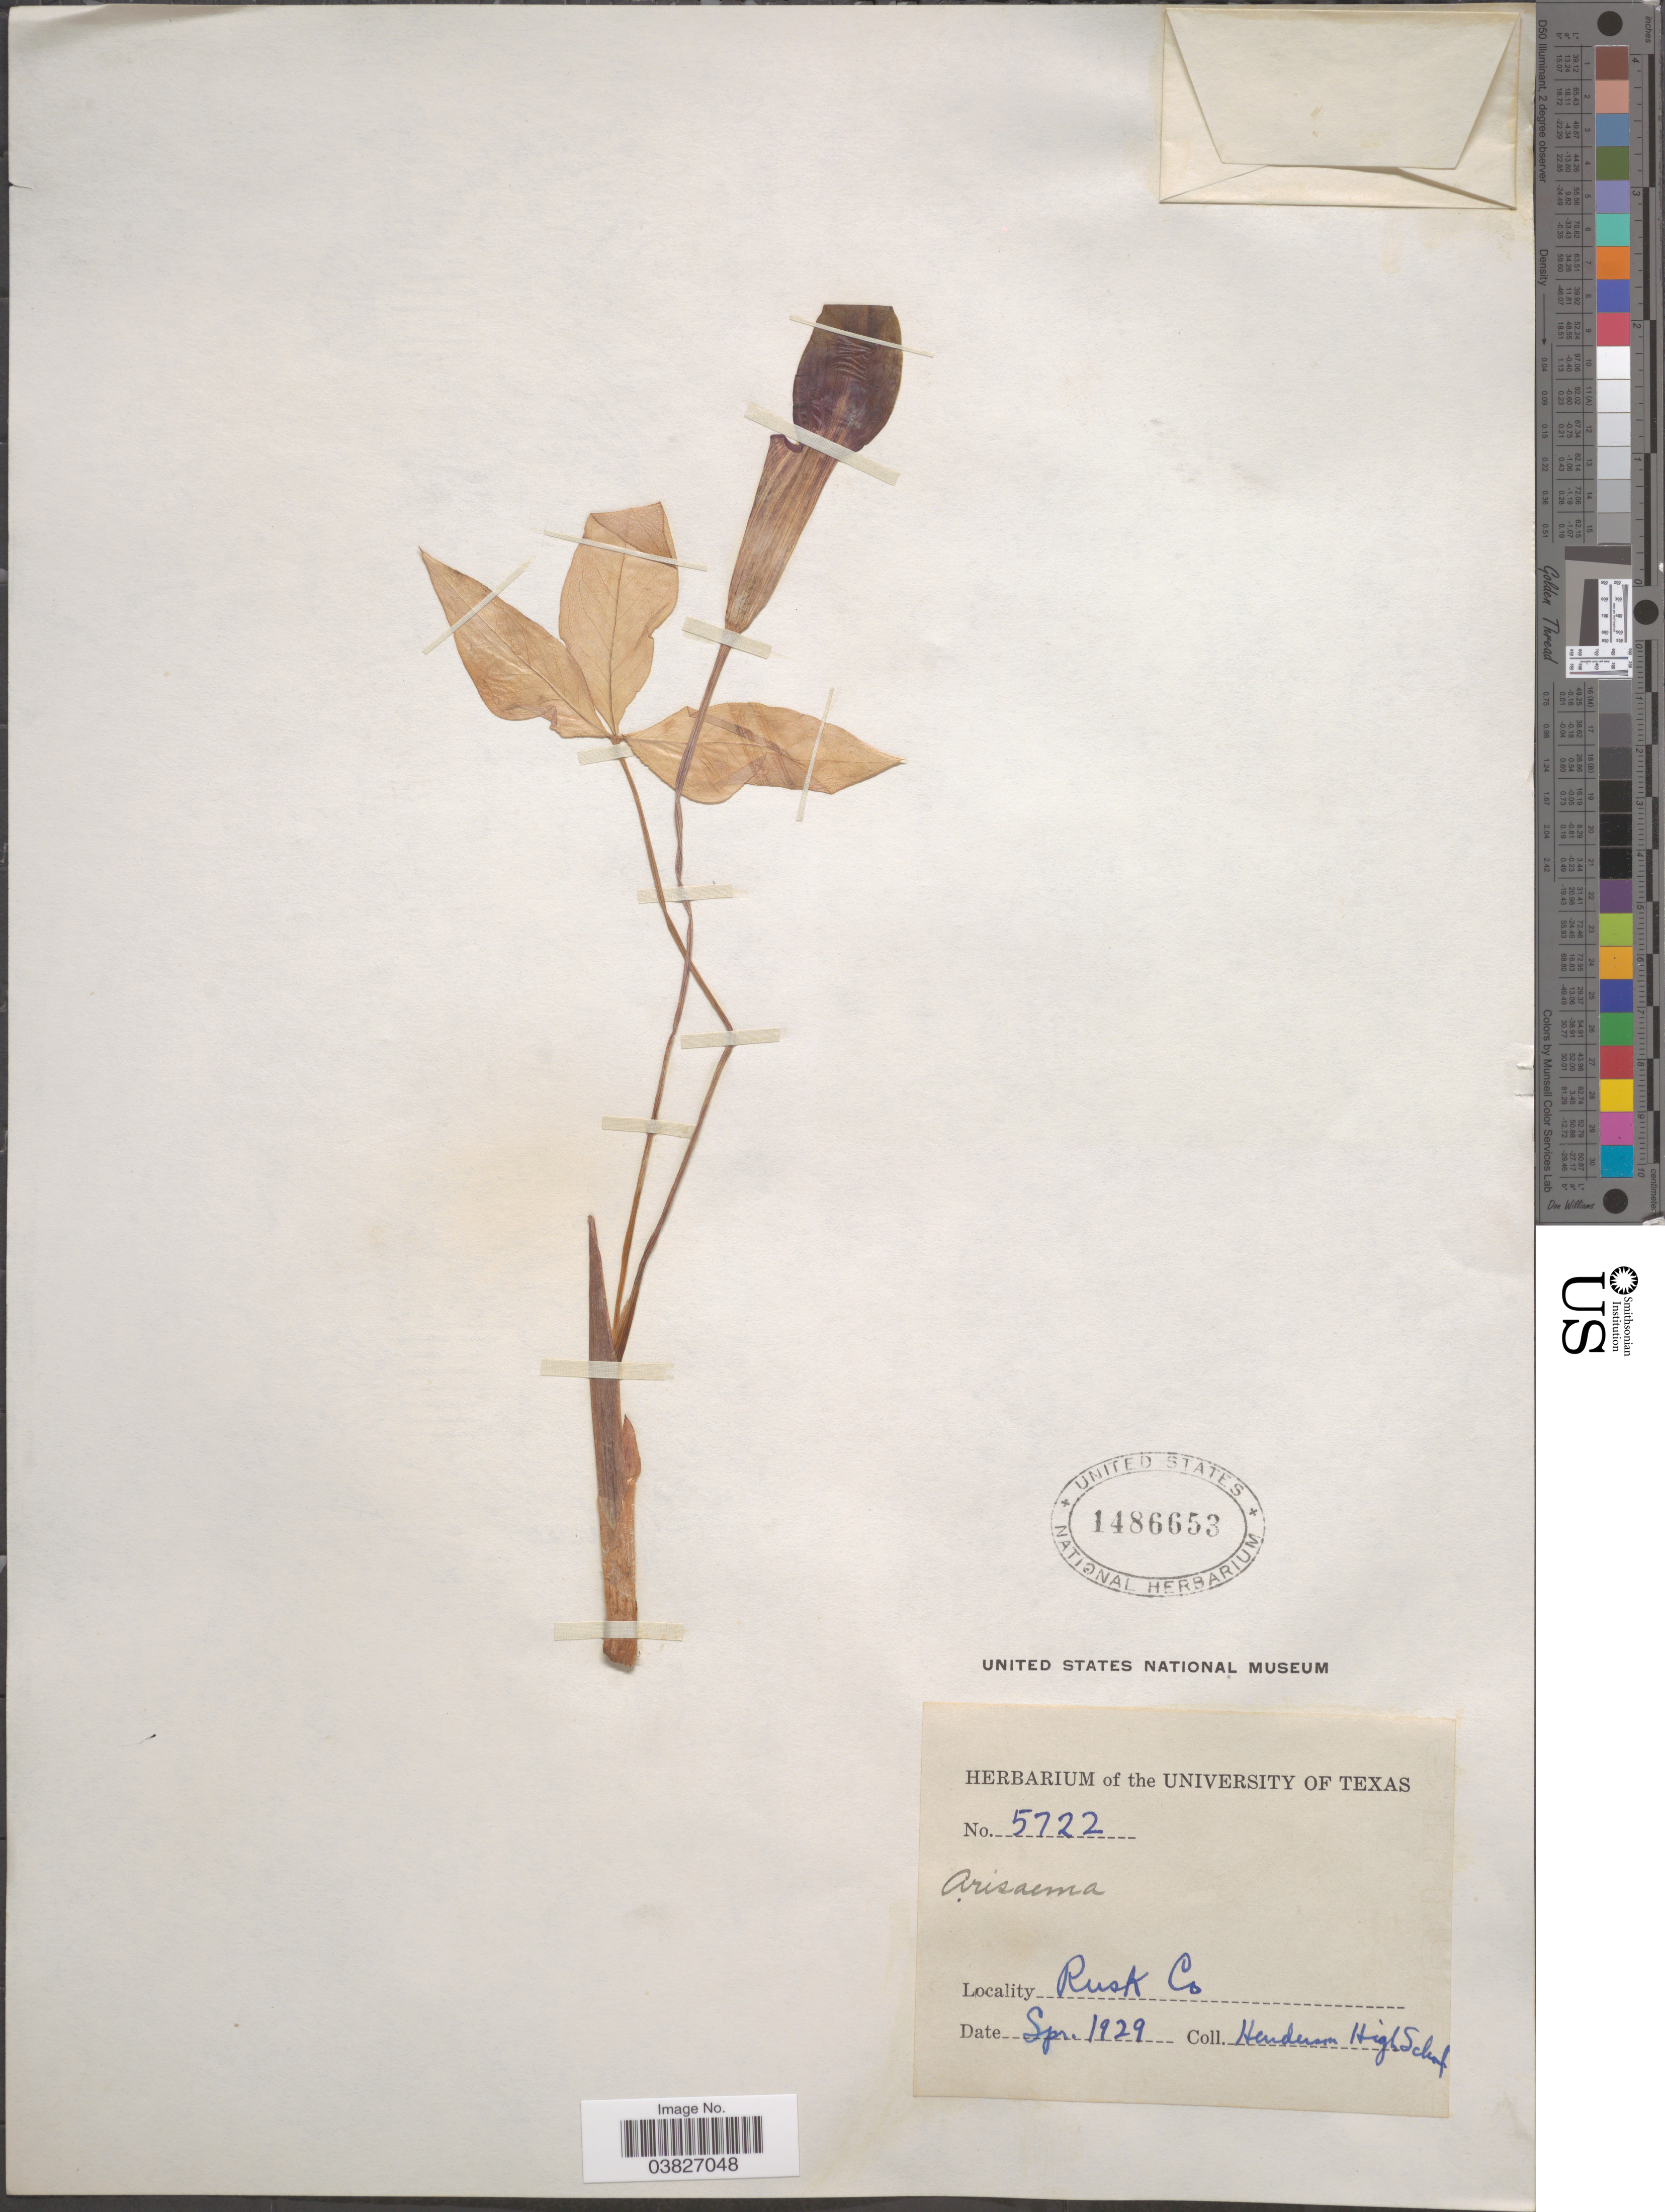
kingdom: Plantae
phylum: Tracheophyta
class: Liliopsida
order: Alismatales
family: Araceae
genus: Arisaema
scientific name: Arisaema quinatum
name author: (Nutt.) Schott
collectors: Henderson High School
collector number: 5722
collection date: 1929-09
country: United States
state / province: Texas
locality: Rusk Co.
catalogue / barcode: US 1486653